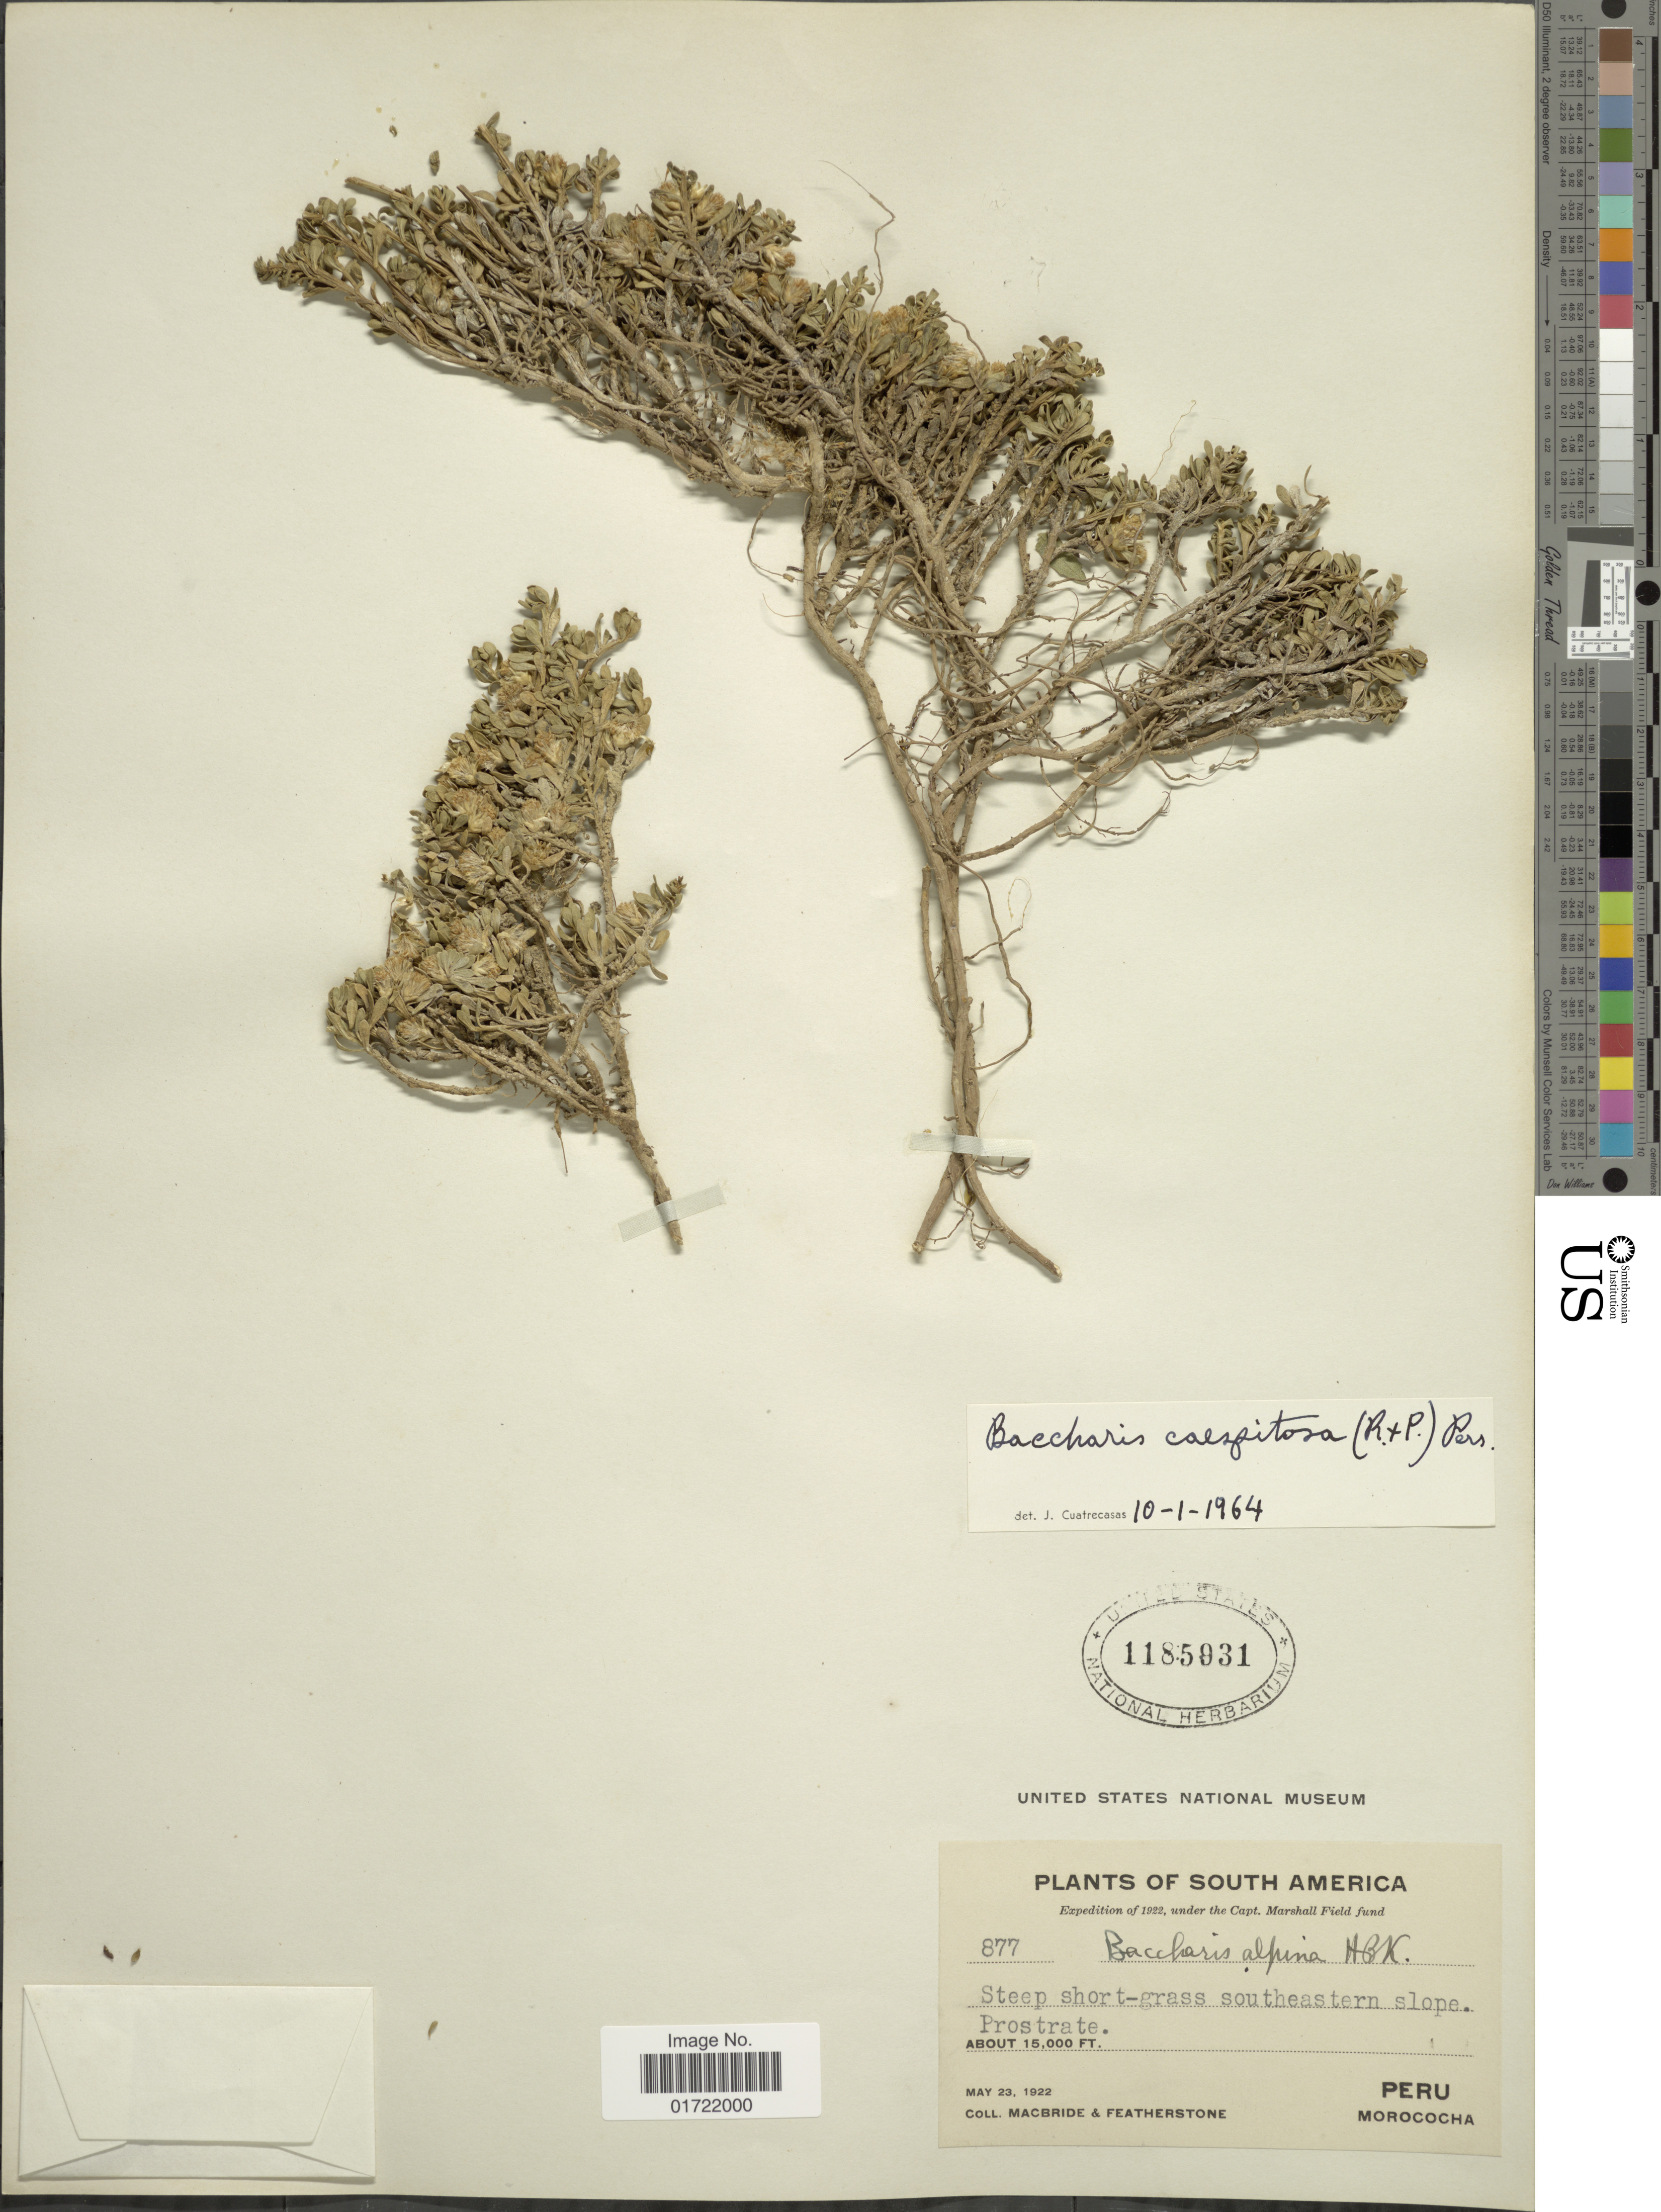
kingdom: Plantae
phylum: Tracheophyta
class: Magnoliopsida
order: Asterales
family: Asteraceae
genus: Baccharis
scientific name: Baccharis caespitosa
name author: (Ruiz & Pav.) Pers.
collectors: Macbride, -- & -. Featherstone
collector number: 877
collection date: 1922-05-23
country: Peru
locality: Morococha.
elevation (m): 4572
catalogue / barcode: US 1185931